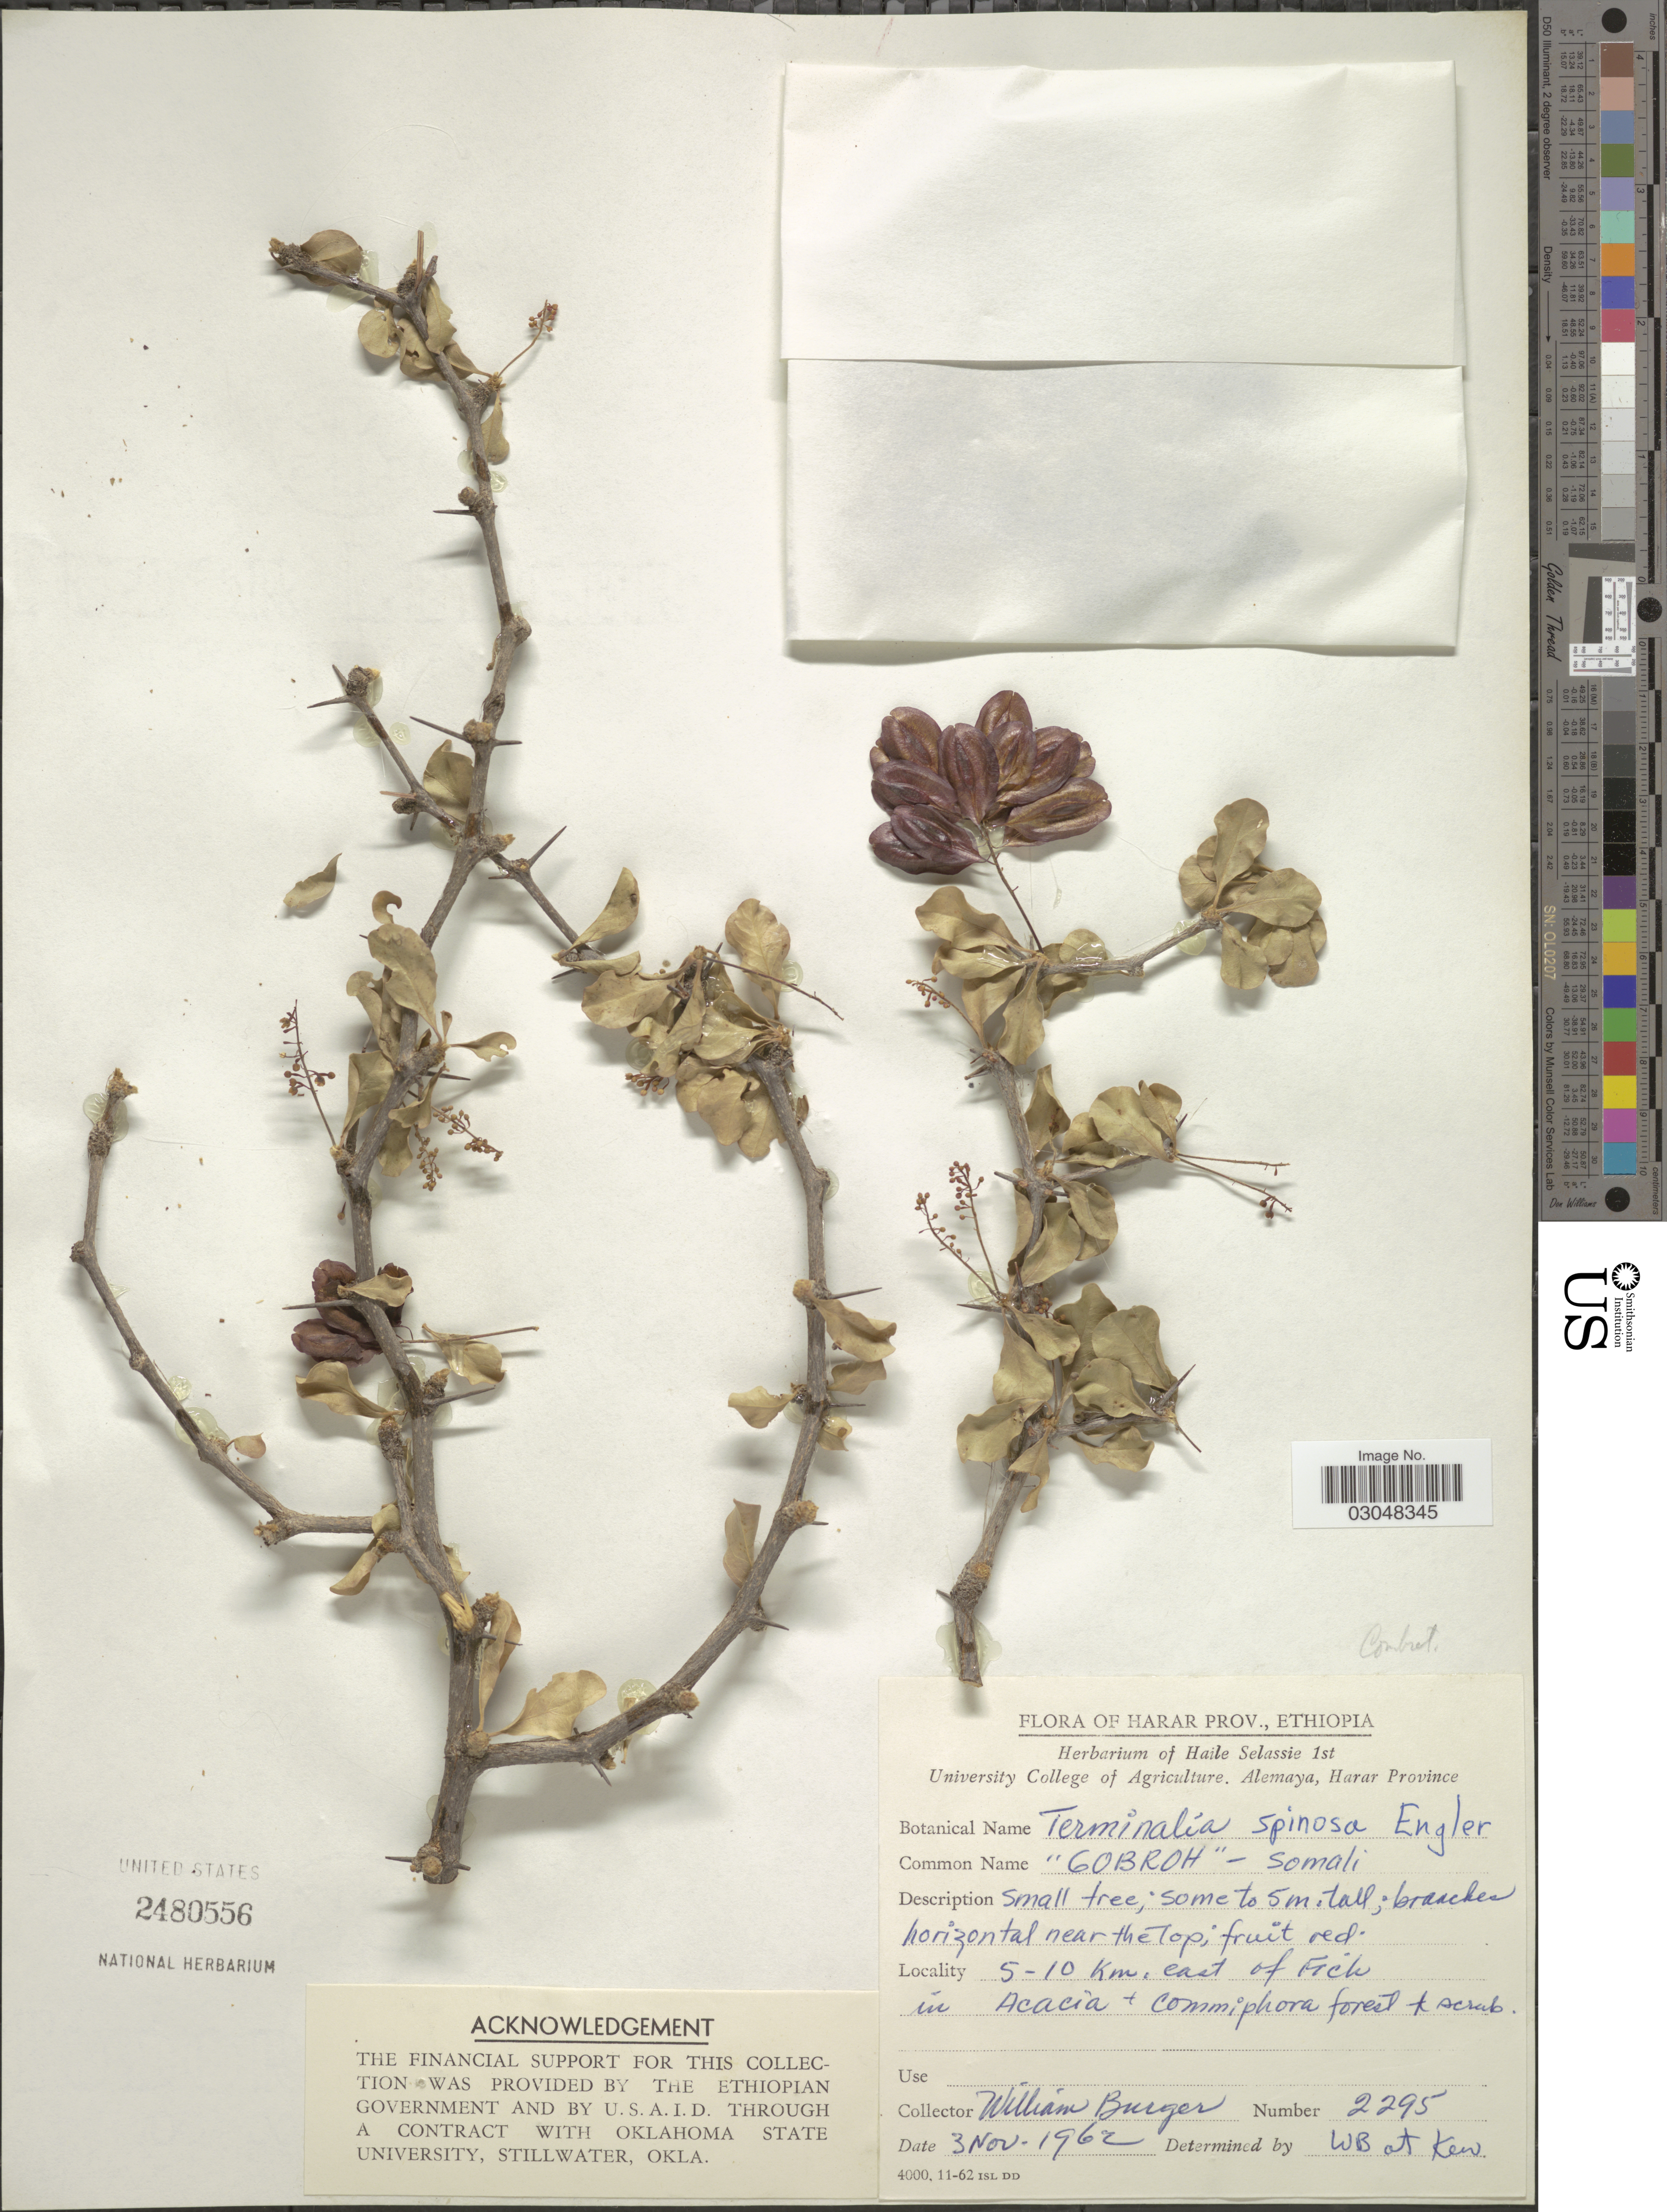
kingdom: Plantae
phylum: Tracheophyta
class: Magnoliopsida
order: Myrtales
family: Combretaceae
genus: Terminalia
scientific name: Terminalia spinosa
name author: Engl.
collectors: W. Burger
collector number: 2295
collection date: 1962-11-03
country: Ethiopia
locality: Harar Prov. 5-10 Km. east of Fich.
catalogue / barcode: US 2480556